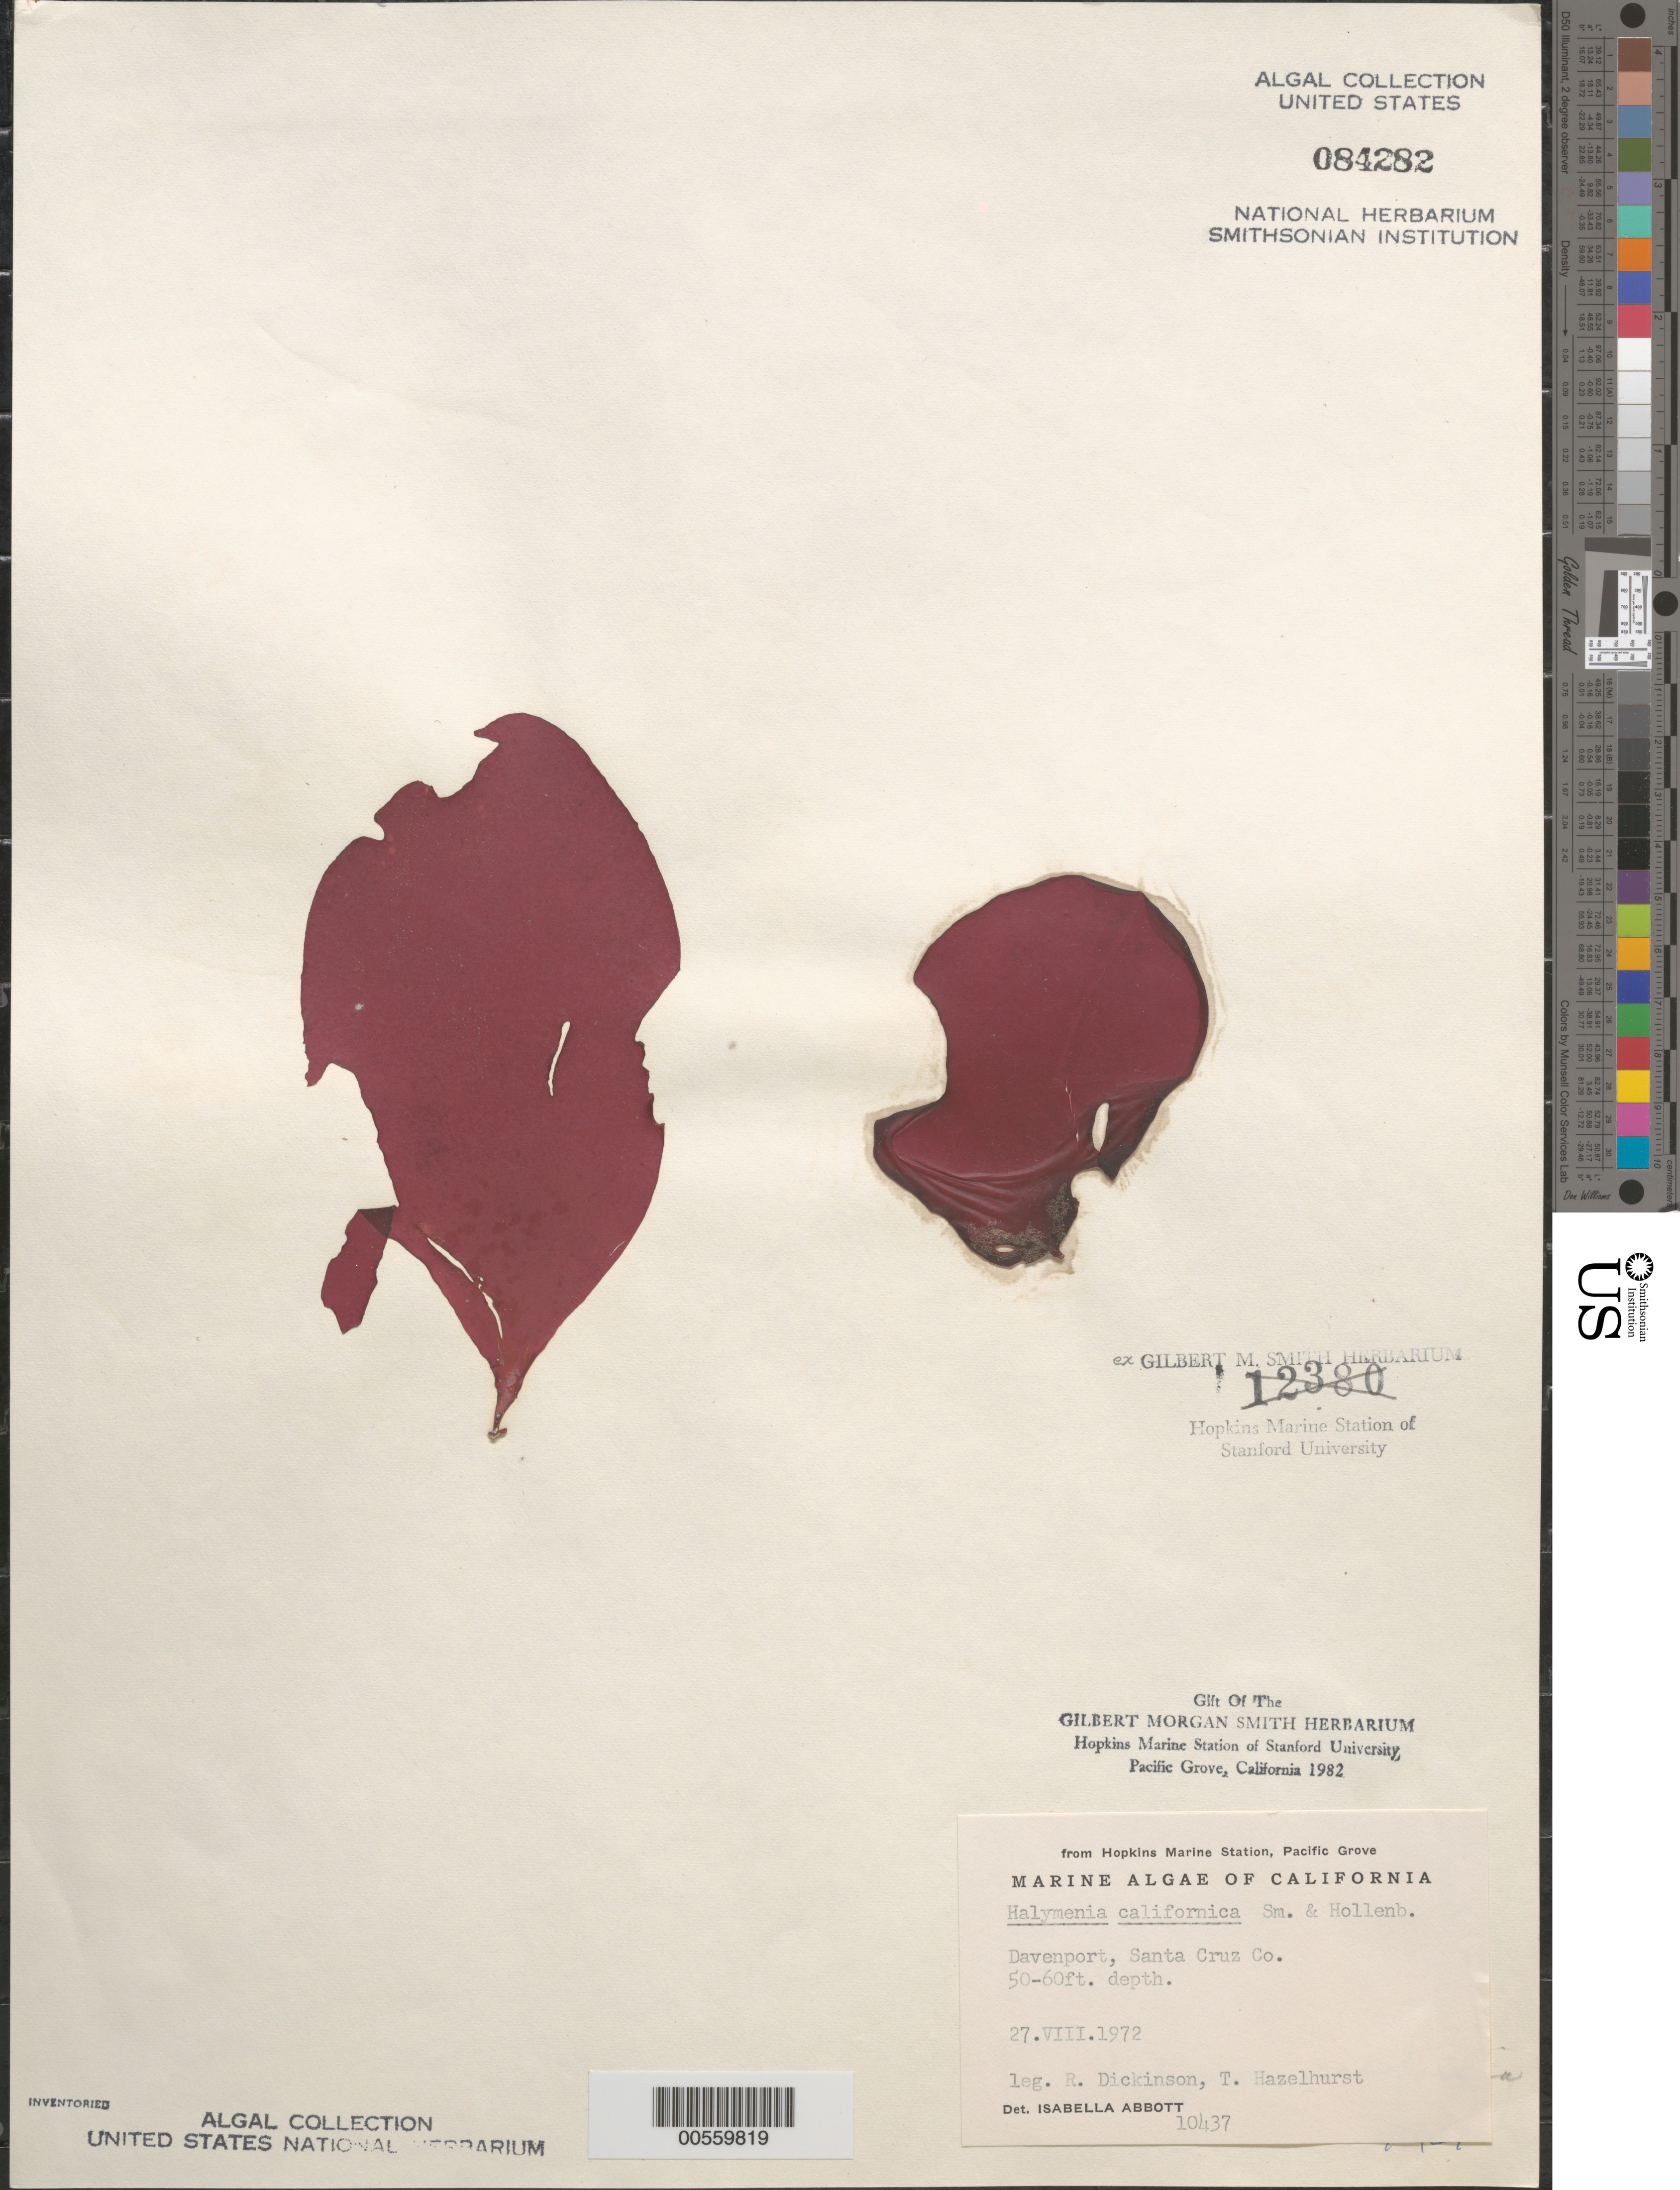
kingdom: Plantae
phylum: Rhodophyta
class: Florideophyceae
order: Halymeniales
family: Halymeniaceae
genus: Halymenia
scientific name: Halymenia californica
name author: G.M. Sm. & Hollenb.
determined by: Abbott, Isabella A.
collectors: R. Dickinson & T. Hazelhurst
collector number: IAA 10437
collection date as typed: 27 Aug 1972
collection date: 1972-08-27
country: United States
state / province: California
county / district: Santa Cruz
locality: Davenport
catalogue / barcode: US 84282